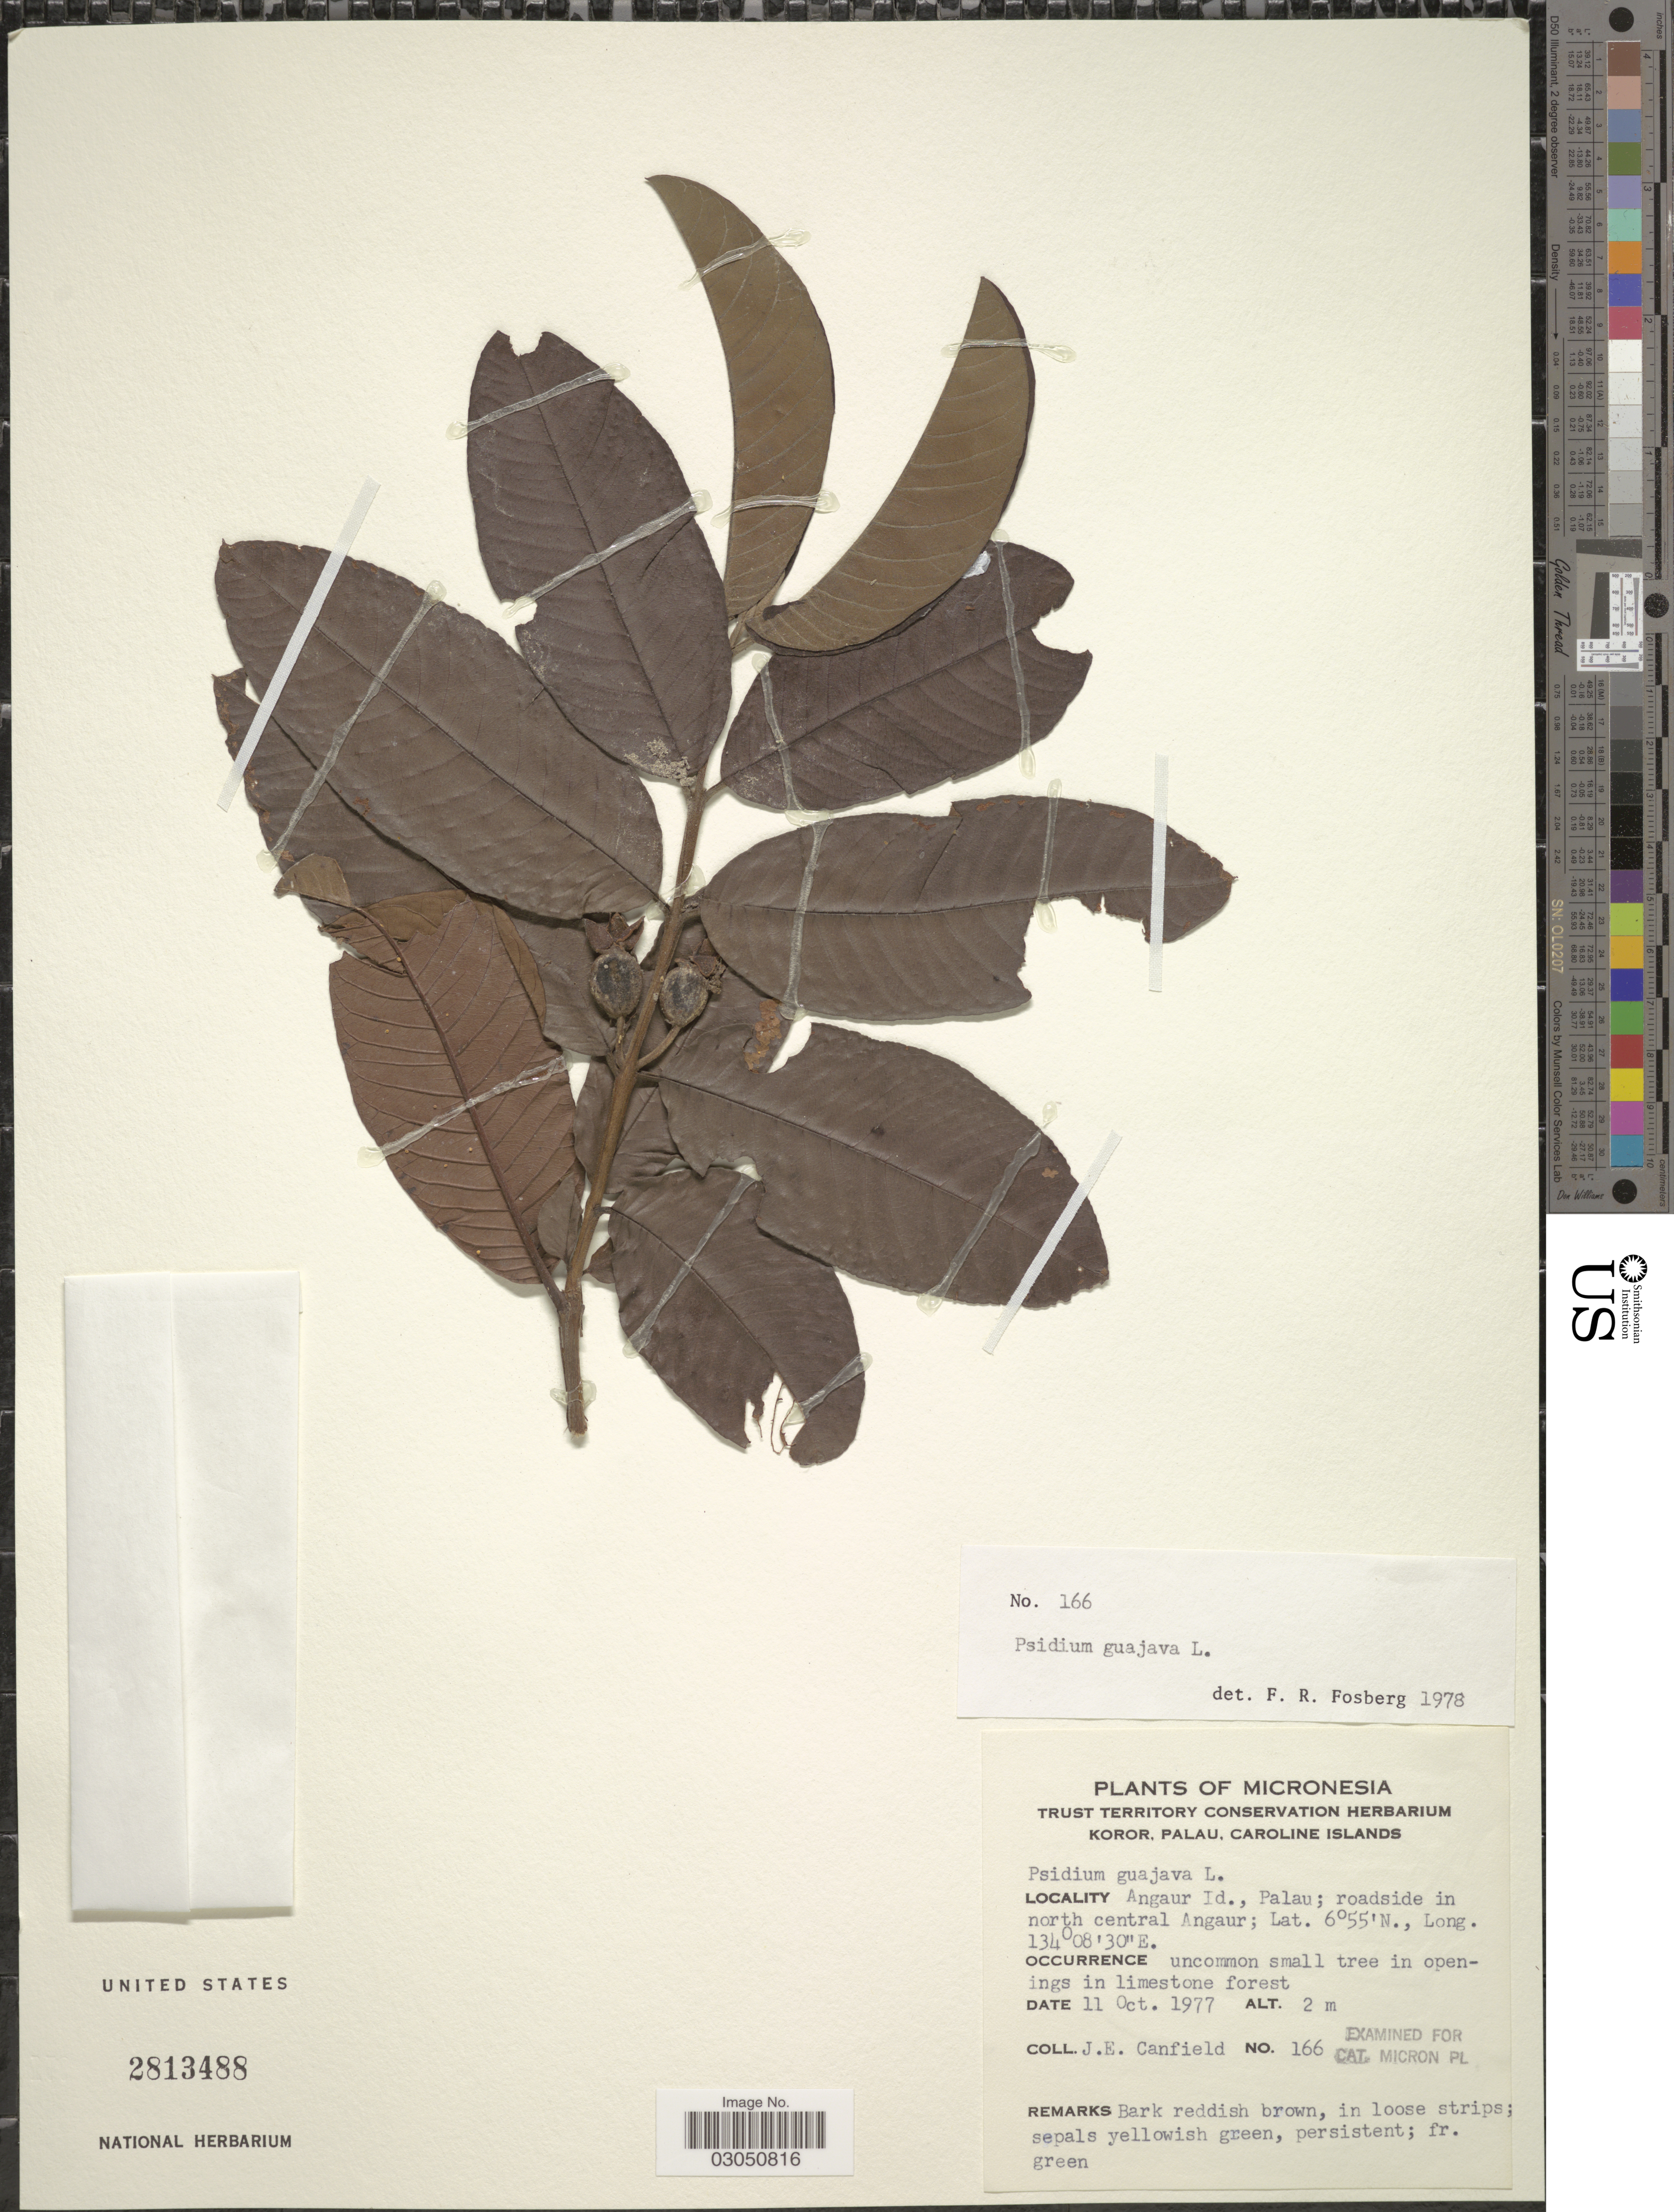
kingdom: Plantae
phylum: Tracheophyta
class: Magnoliopsida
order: Myrtales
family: Myrtaceae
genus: Psidium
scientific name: Psidium guajava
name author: L.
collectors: J. E. Canfield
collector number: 166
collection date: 1977-10-11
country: Palau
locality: Angaur Id., Palau; roadside in north central Angaur.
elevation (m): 2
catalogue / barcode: US 2813488